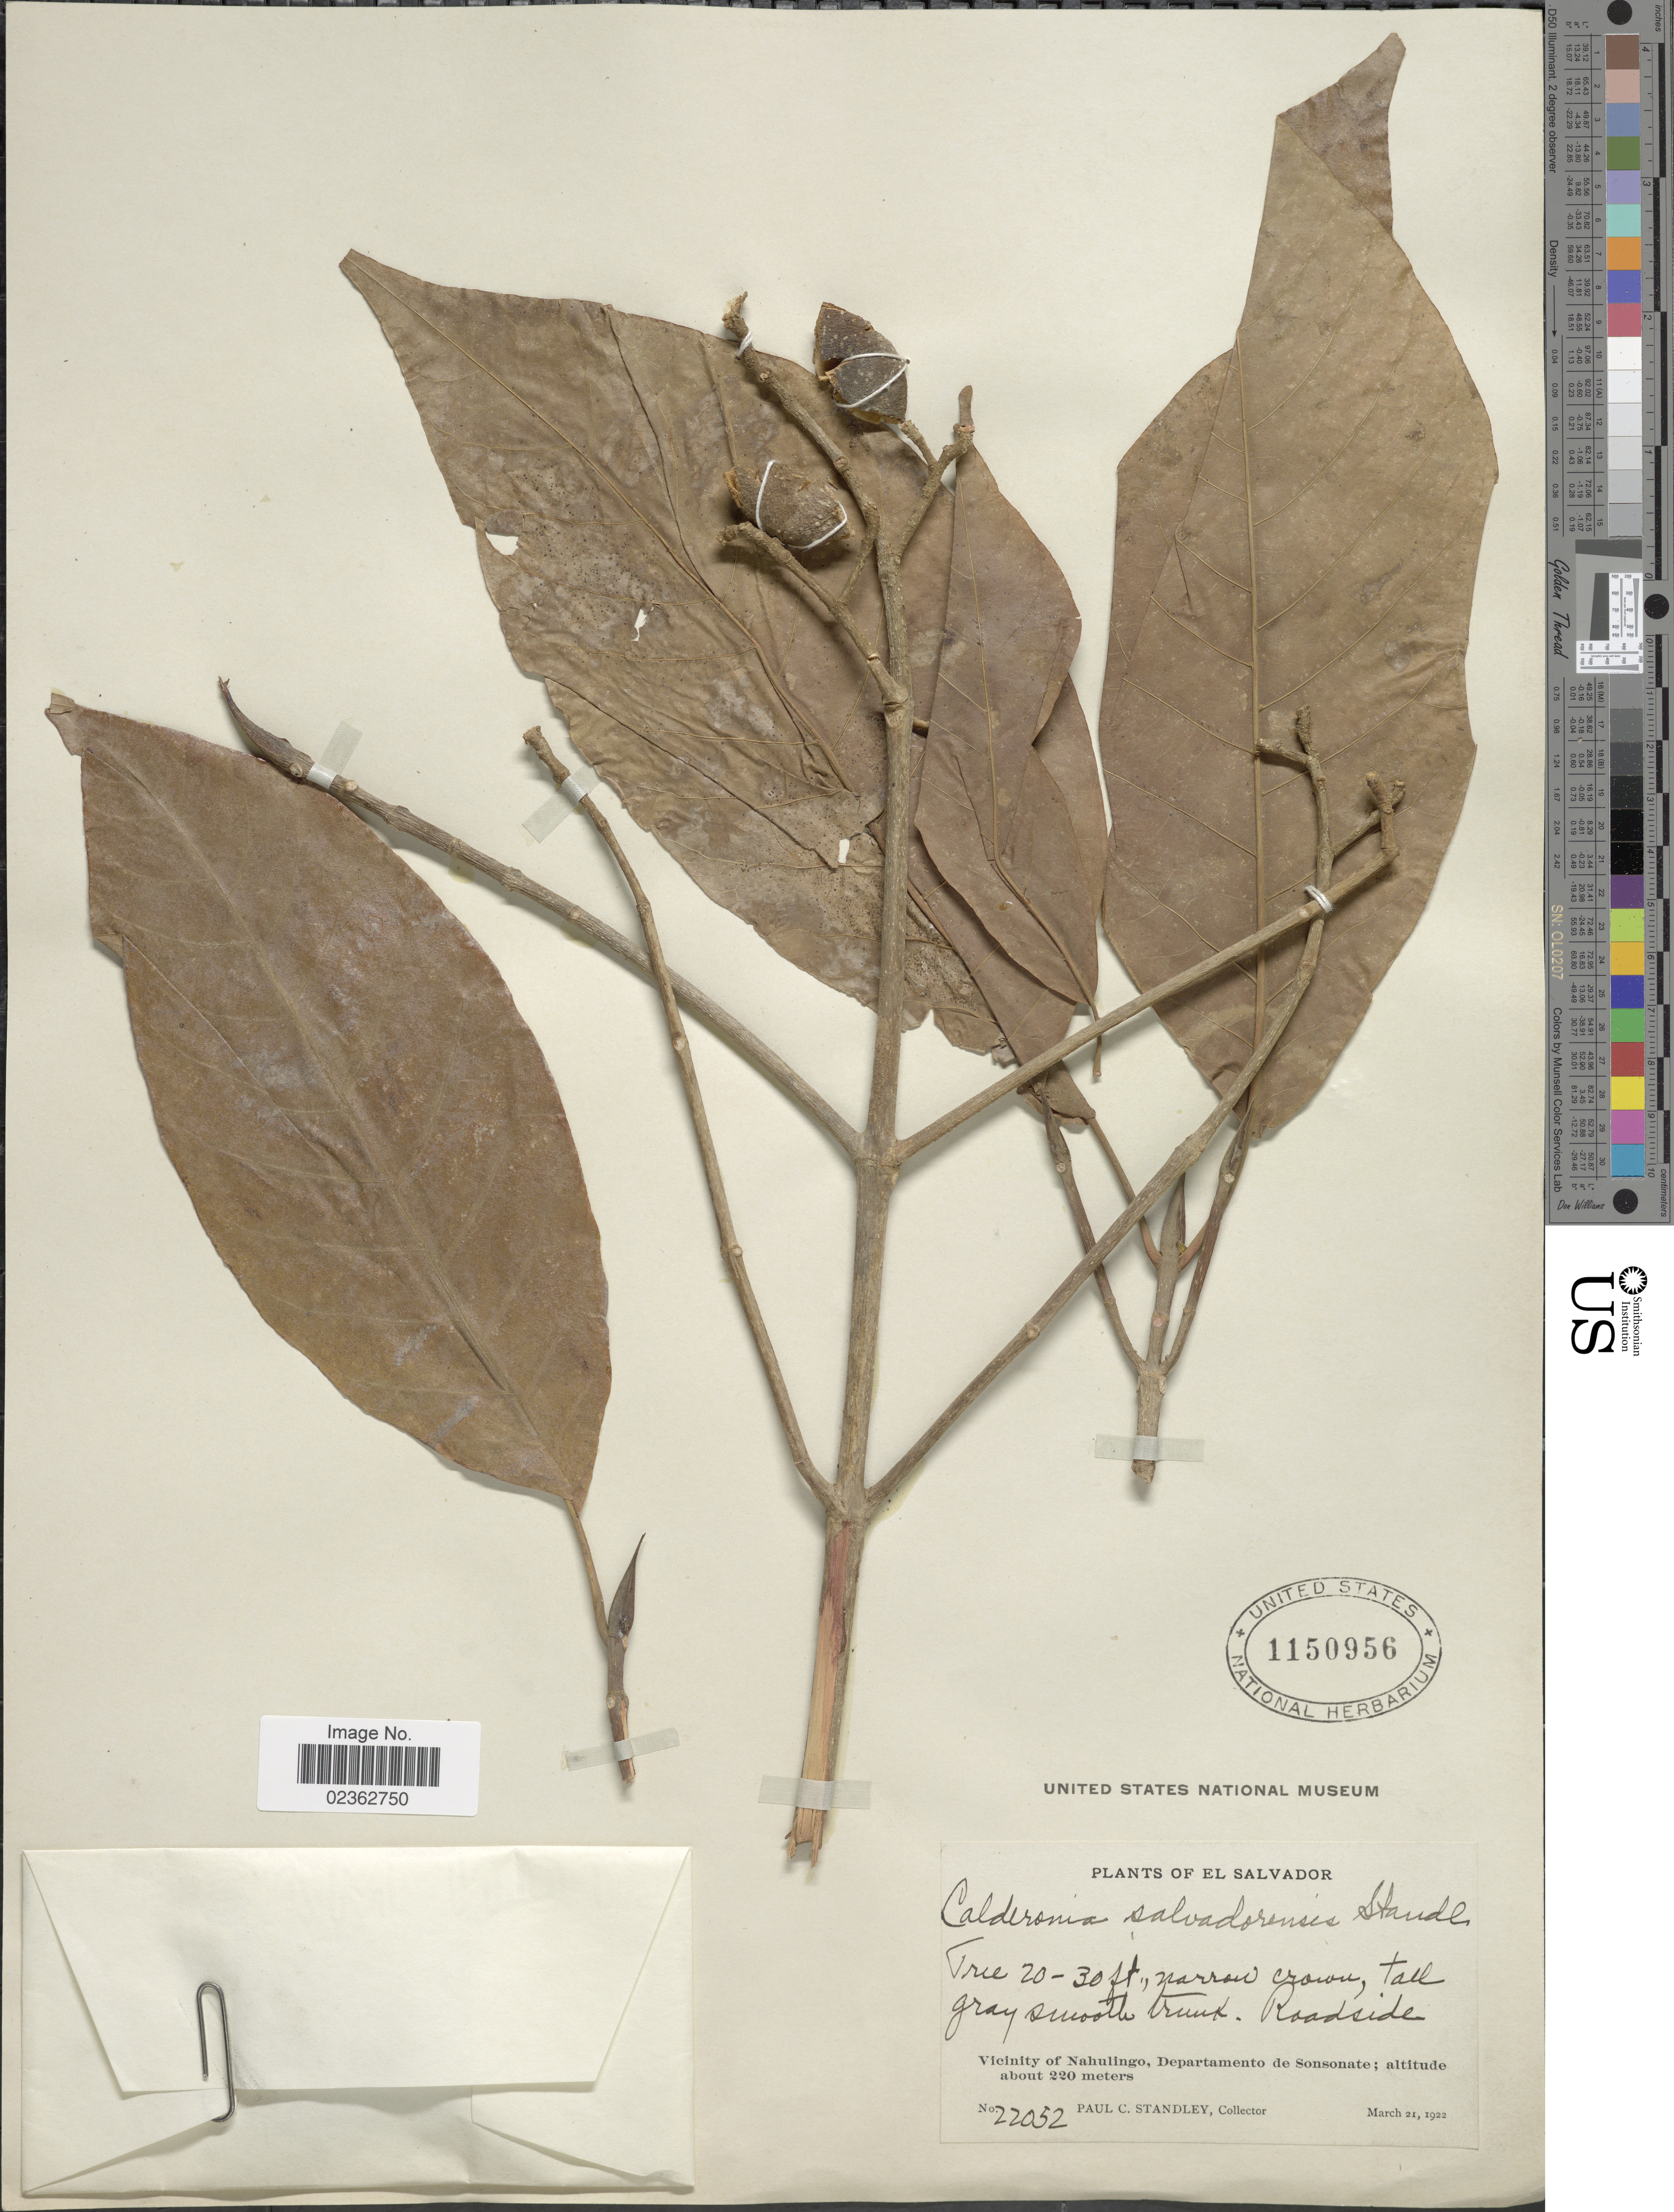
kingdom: Plantae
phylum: Tracheophyta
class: Magnoliopsida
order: Gentianales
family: Rubiaceae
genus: Simira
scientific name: Simira salvadorensis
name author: Standl.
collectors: P. C. Standley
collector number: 22052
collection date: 1922-03-21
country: El Salvador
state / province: Sonsonate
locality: Roadside, vicinity of Nahulingo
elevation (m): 220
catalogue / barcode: US 1150956